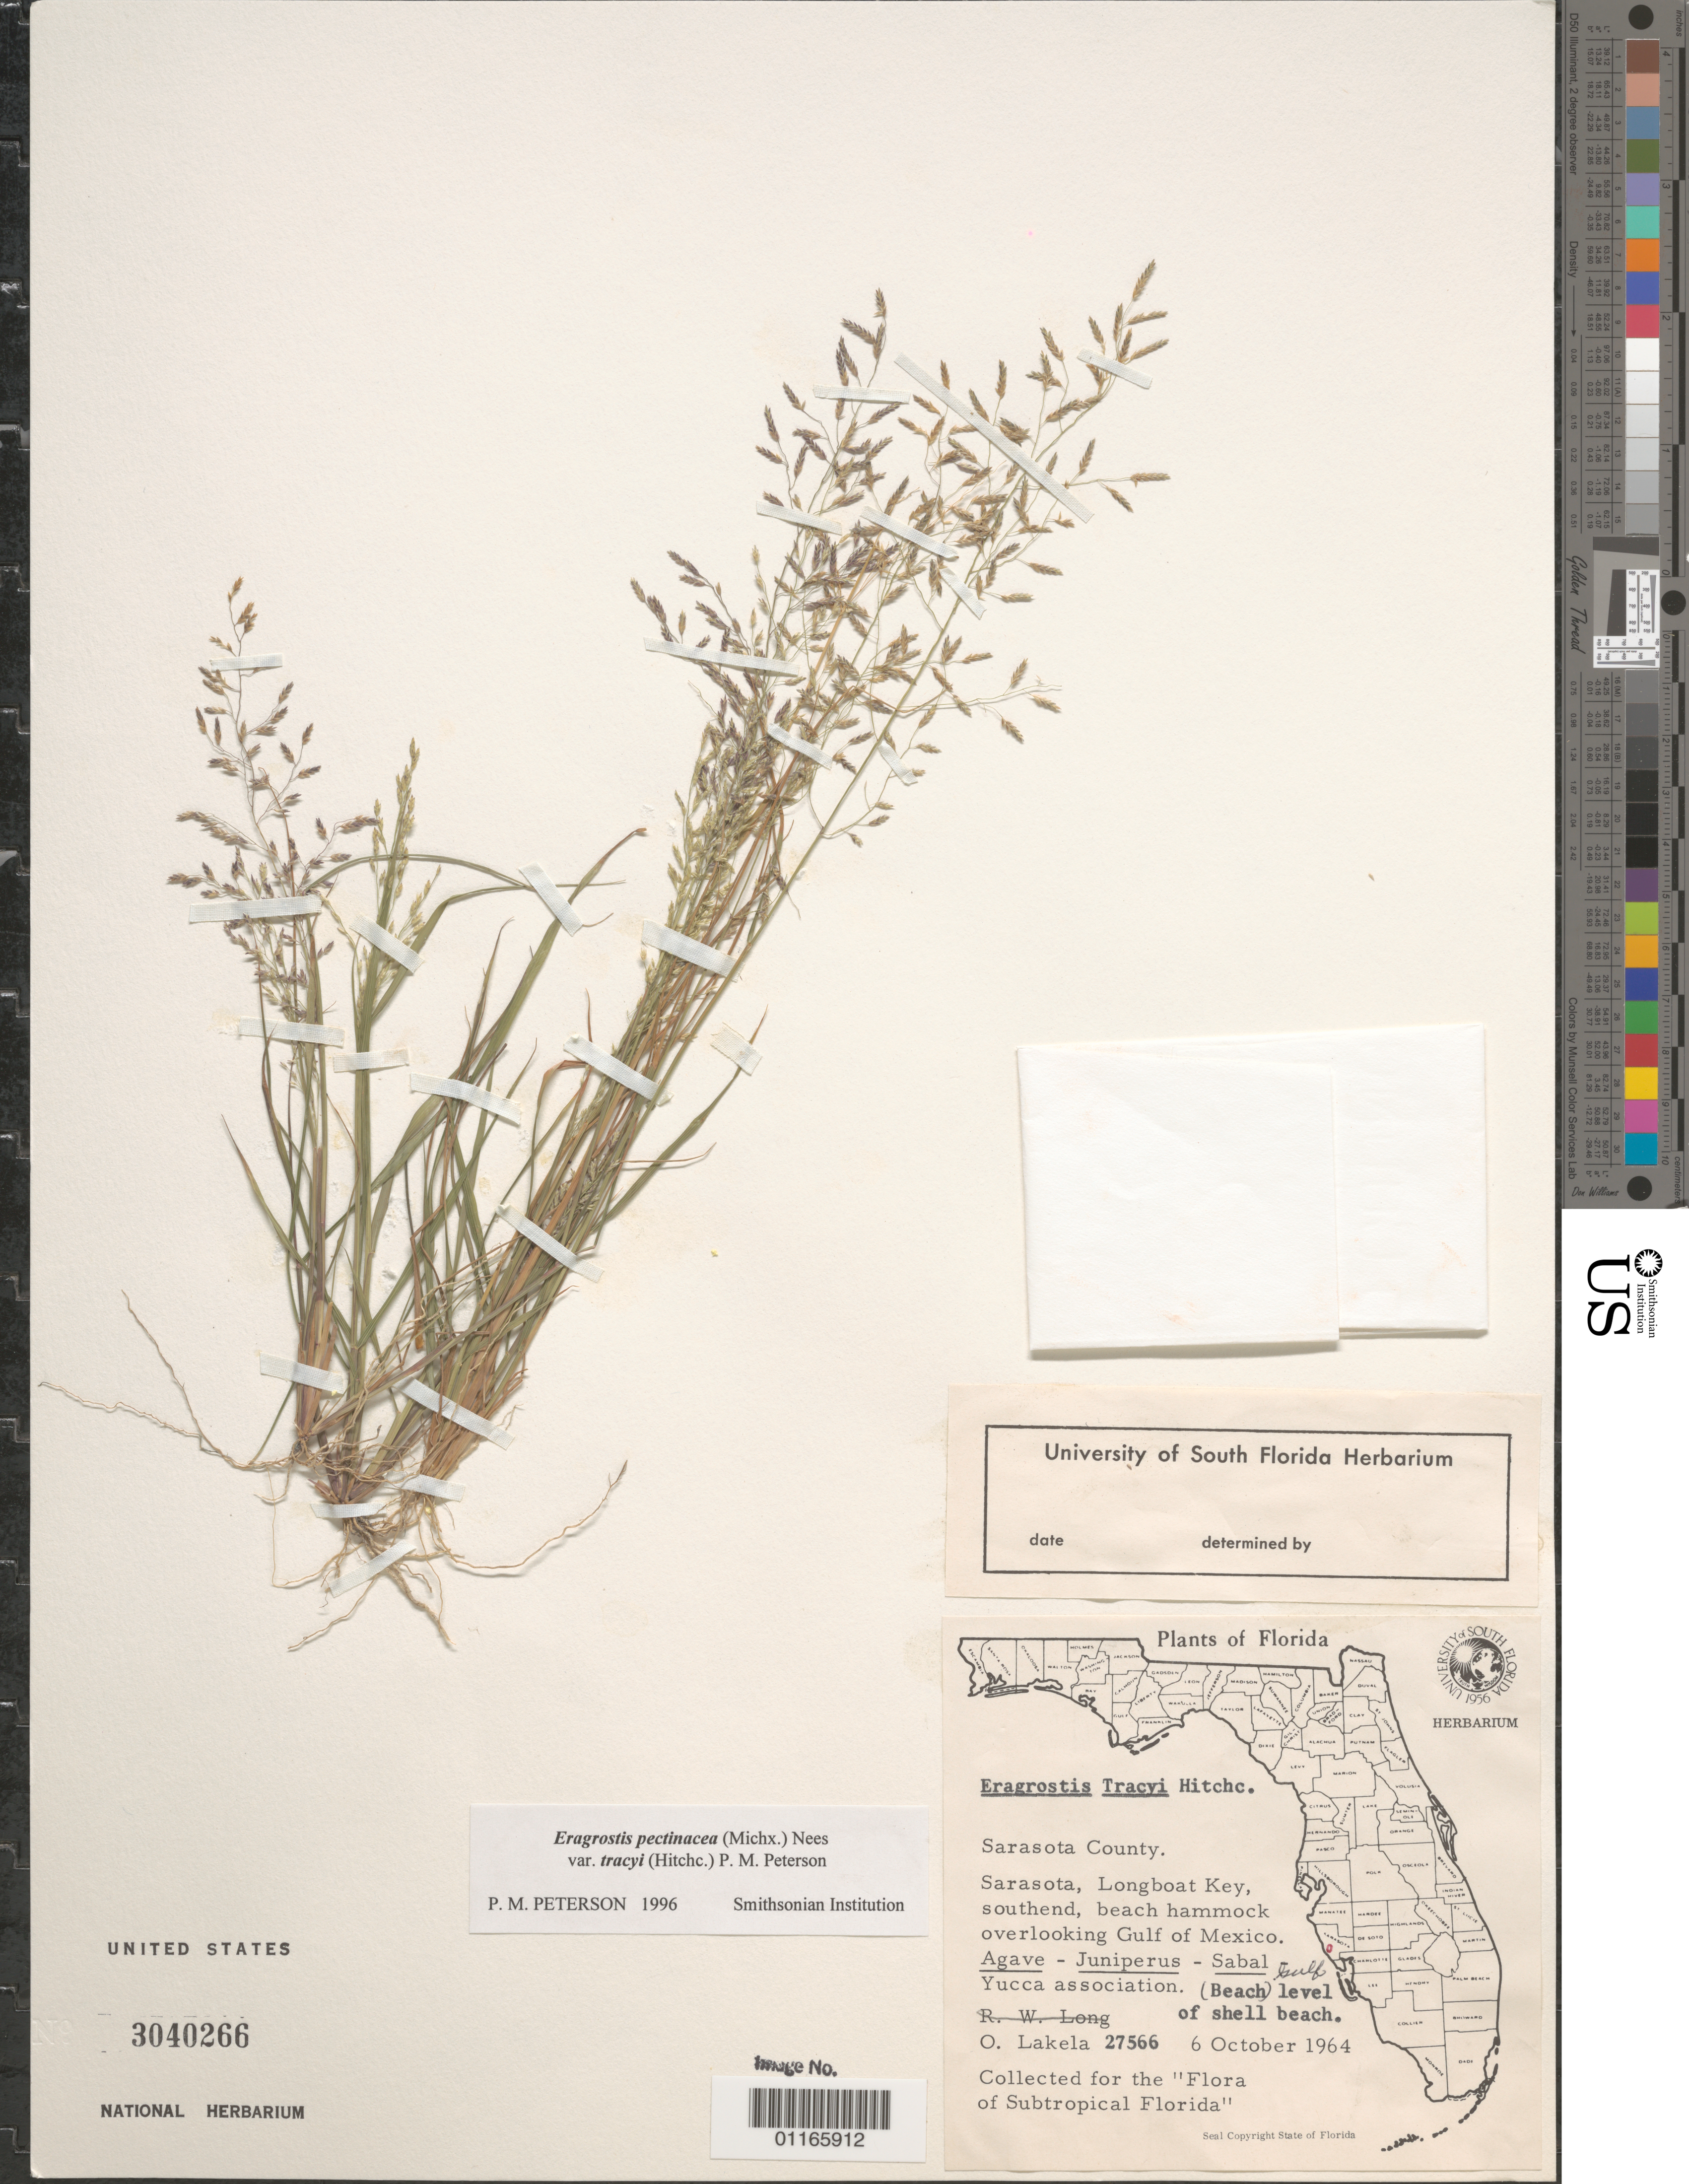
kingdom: Plantae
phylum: Tracheophyta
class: Liliopsida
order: Poales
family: Poaceae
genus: Eragrostis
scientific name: Eragrostis pectinacea var. tracyi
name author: (Hitchc.) P.M. Peterson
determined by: Peterson, Paul M., (BOT), Smithsonian Institution - National Museum of Natural History (UNITED STATES)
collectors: O. Lakela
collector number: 27566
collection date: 1964-10-06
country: United States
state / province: Florida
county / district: Sarasota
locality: Longboat Key, southend, beach hammock overlooking Gulf of Mexico.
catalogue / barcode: US 3040266